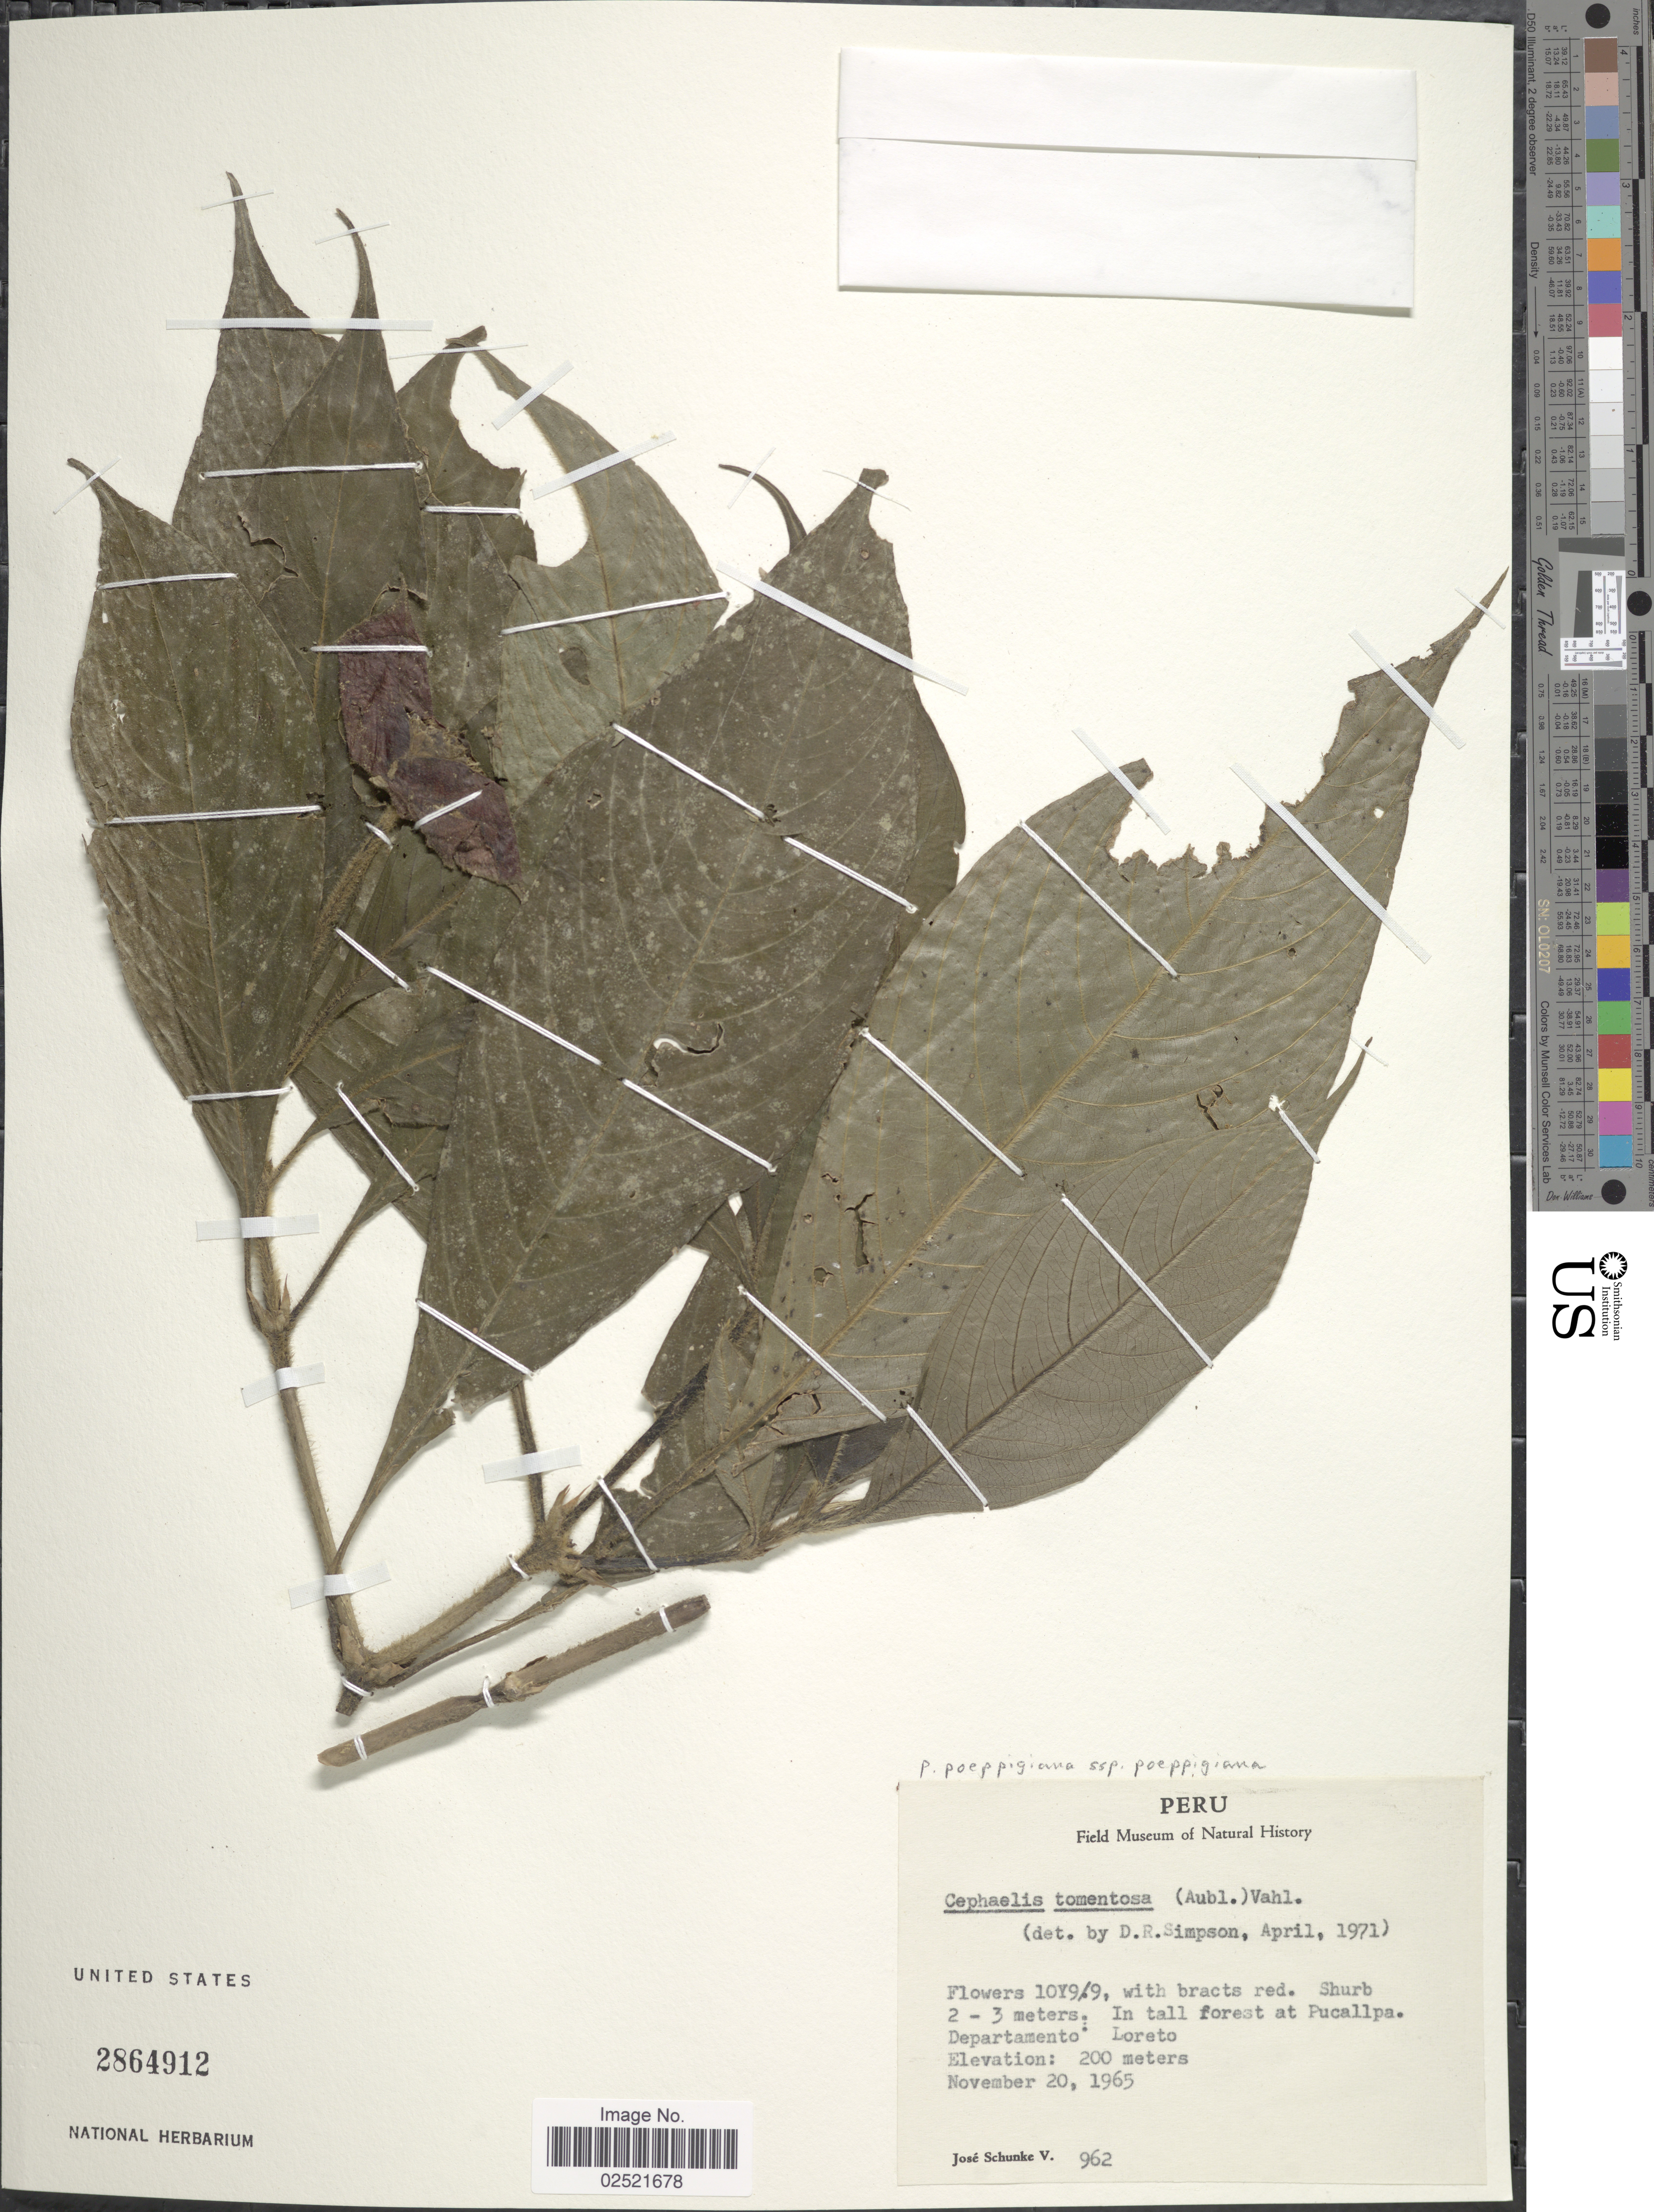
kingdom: Plantae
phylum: Tracheophyta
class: Magnoliopsida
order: Gentianales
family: Rubiaceae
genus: Psychotria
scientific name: Psychotria poeppigiana subsp. poeppigiana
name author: Müll. Arg.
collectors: J. Schunke Vigo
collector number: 962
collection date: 1965-11-20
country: Peru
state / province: Loreto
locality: Pucallpa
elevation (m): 200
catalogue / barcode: US 2864912